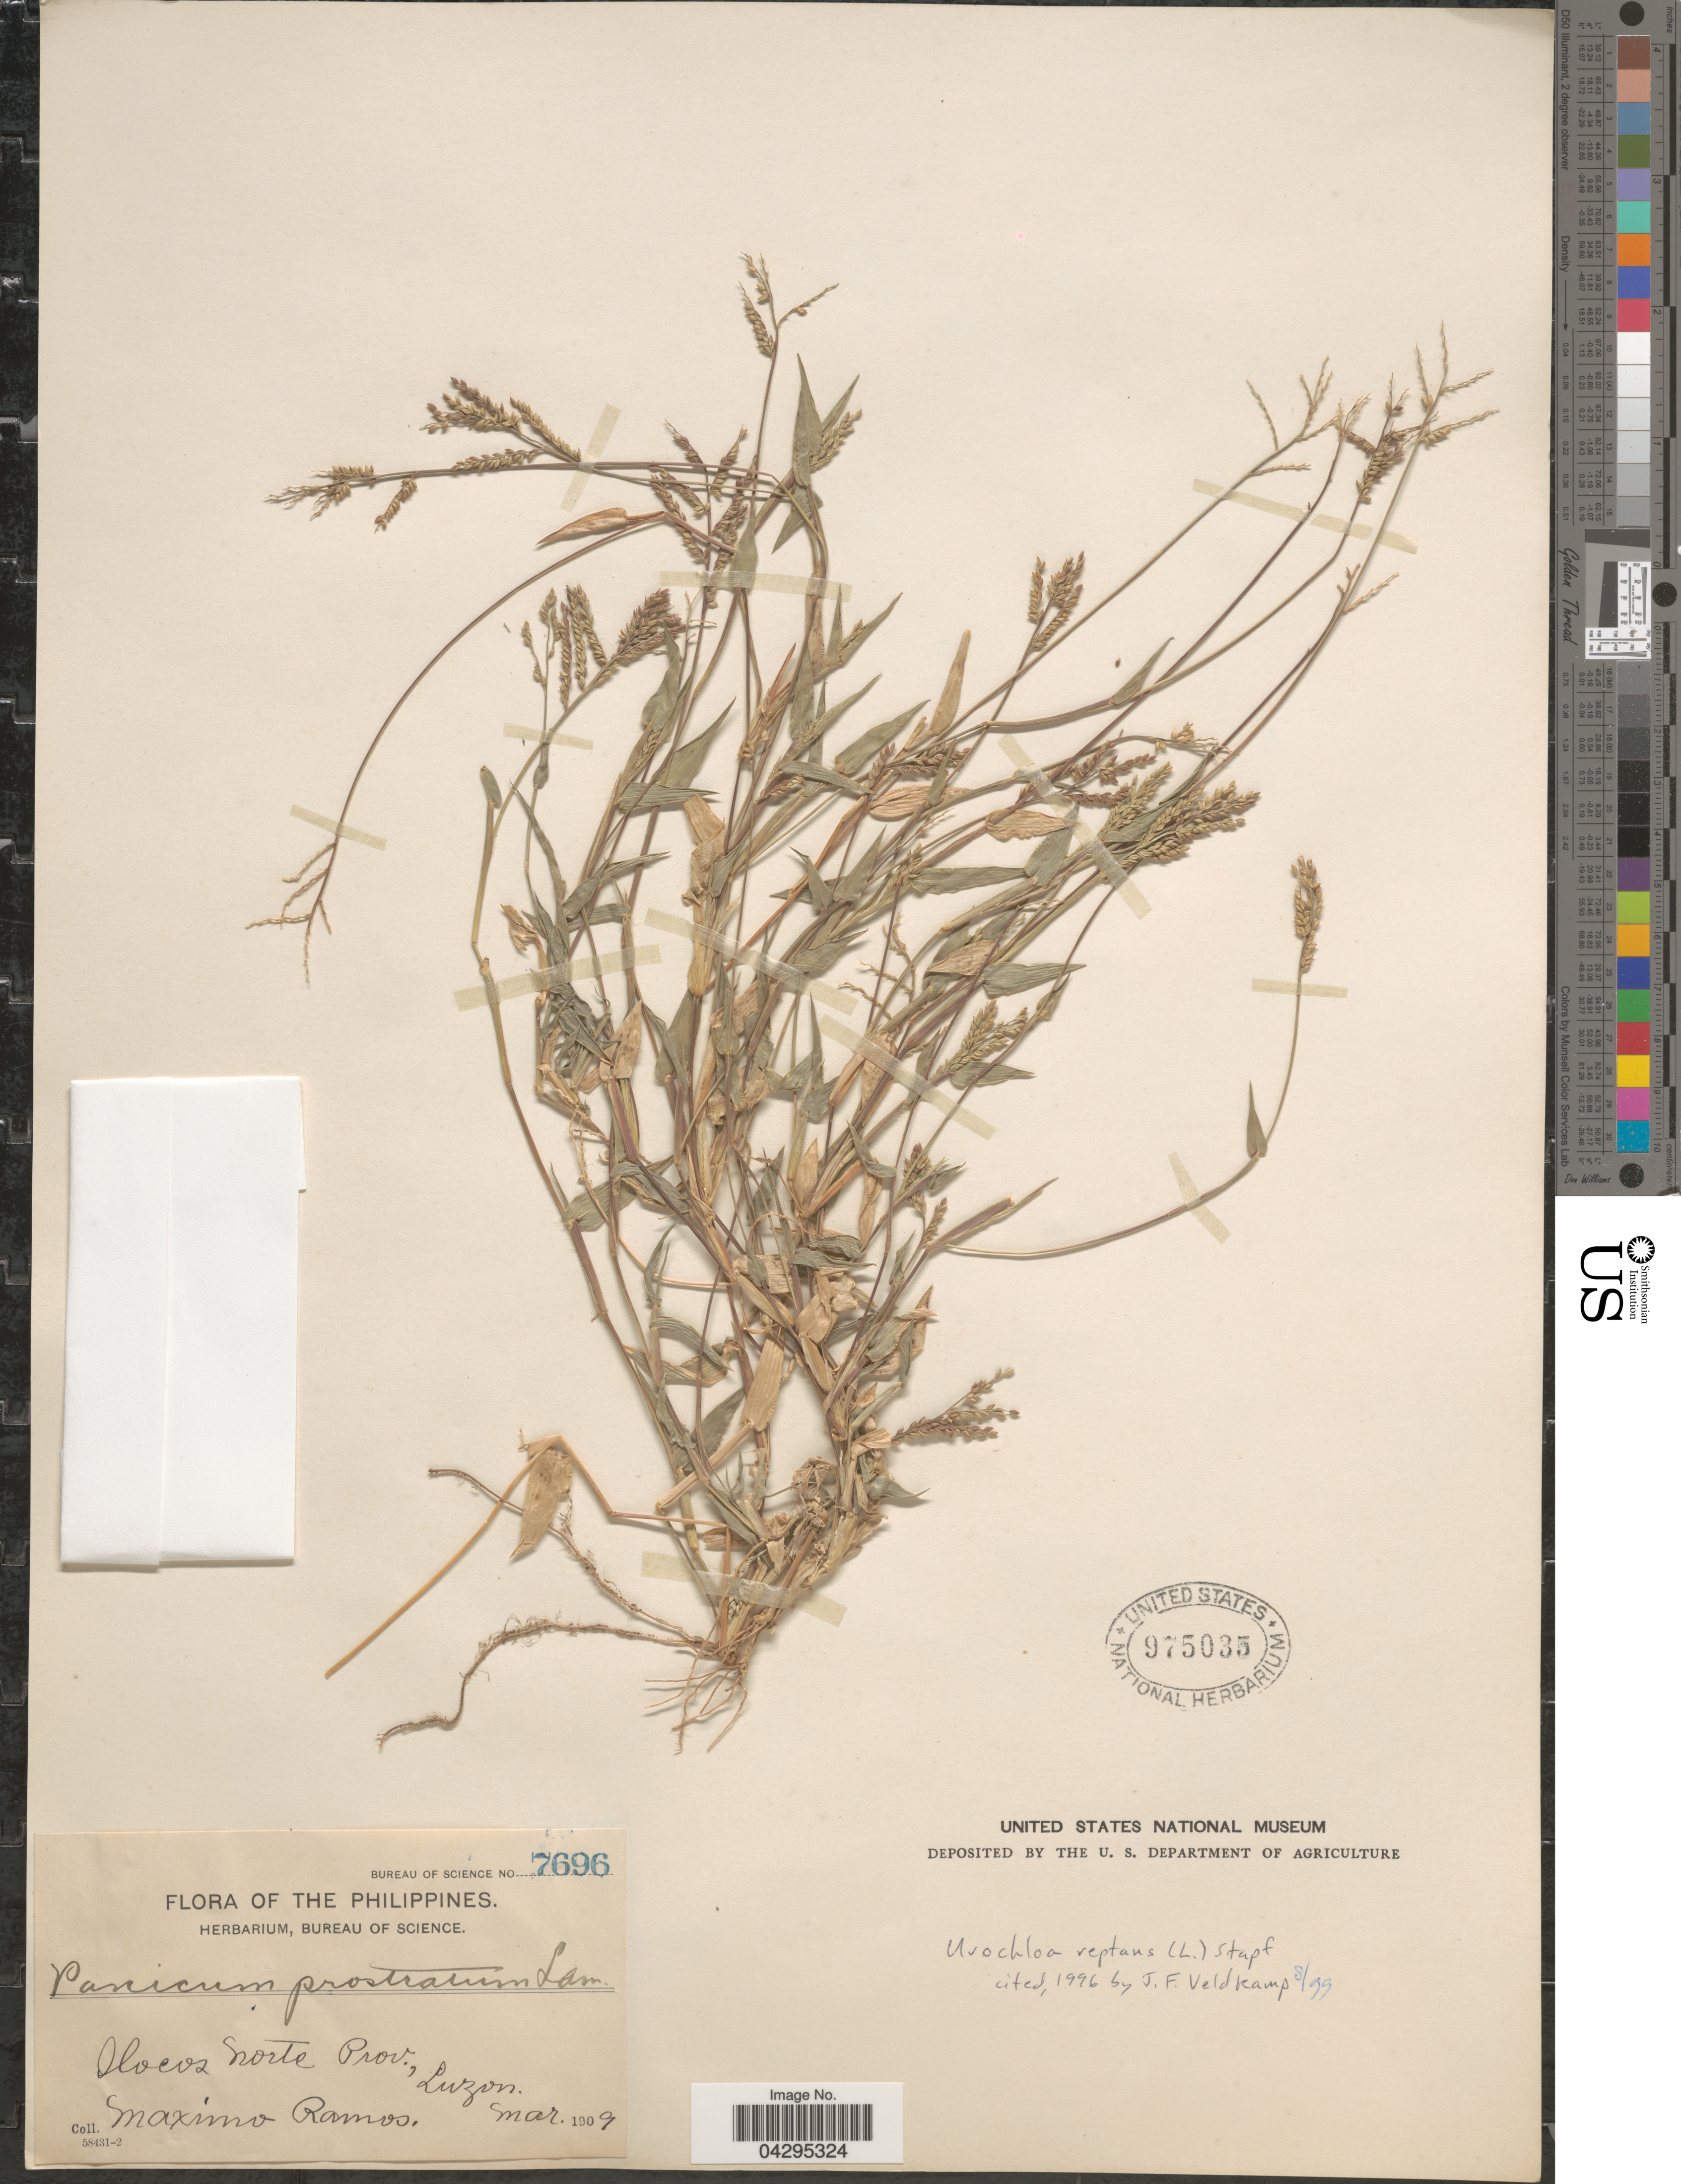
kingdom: Plantae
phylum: Tracheophyta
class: Liliopsida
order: Poales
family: Poaceae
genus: Urochloa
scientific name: Urochloa reptans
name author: (L.) Stapf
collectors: M. Ramos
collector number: Bureau Of Science 7696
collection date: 1909-03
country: Philippines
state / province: Ilocos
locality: Ilocos Norte Prov., Luzon.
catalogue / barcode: US 975035